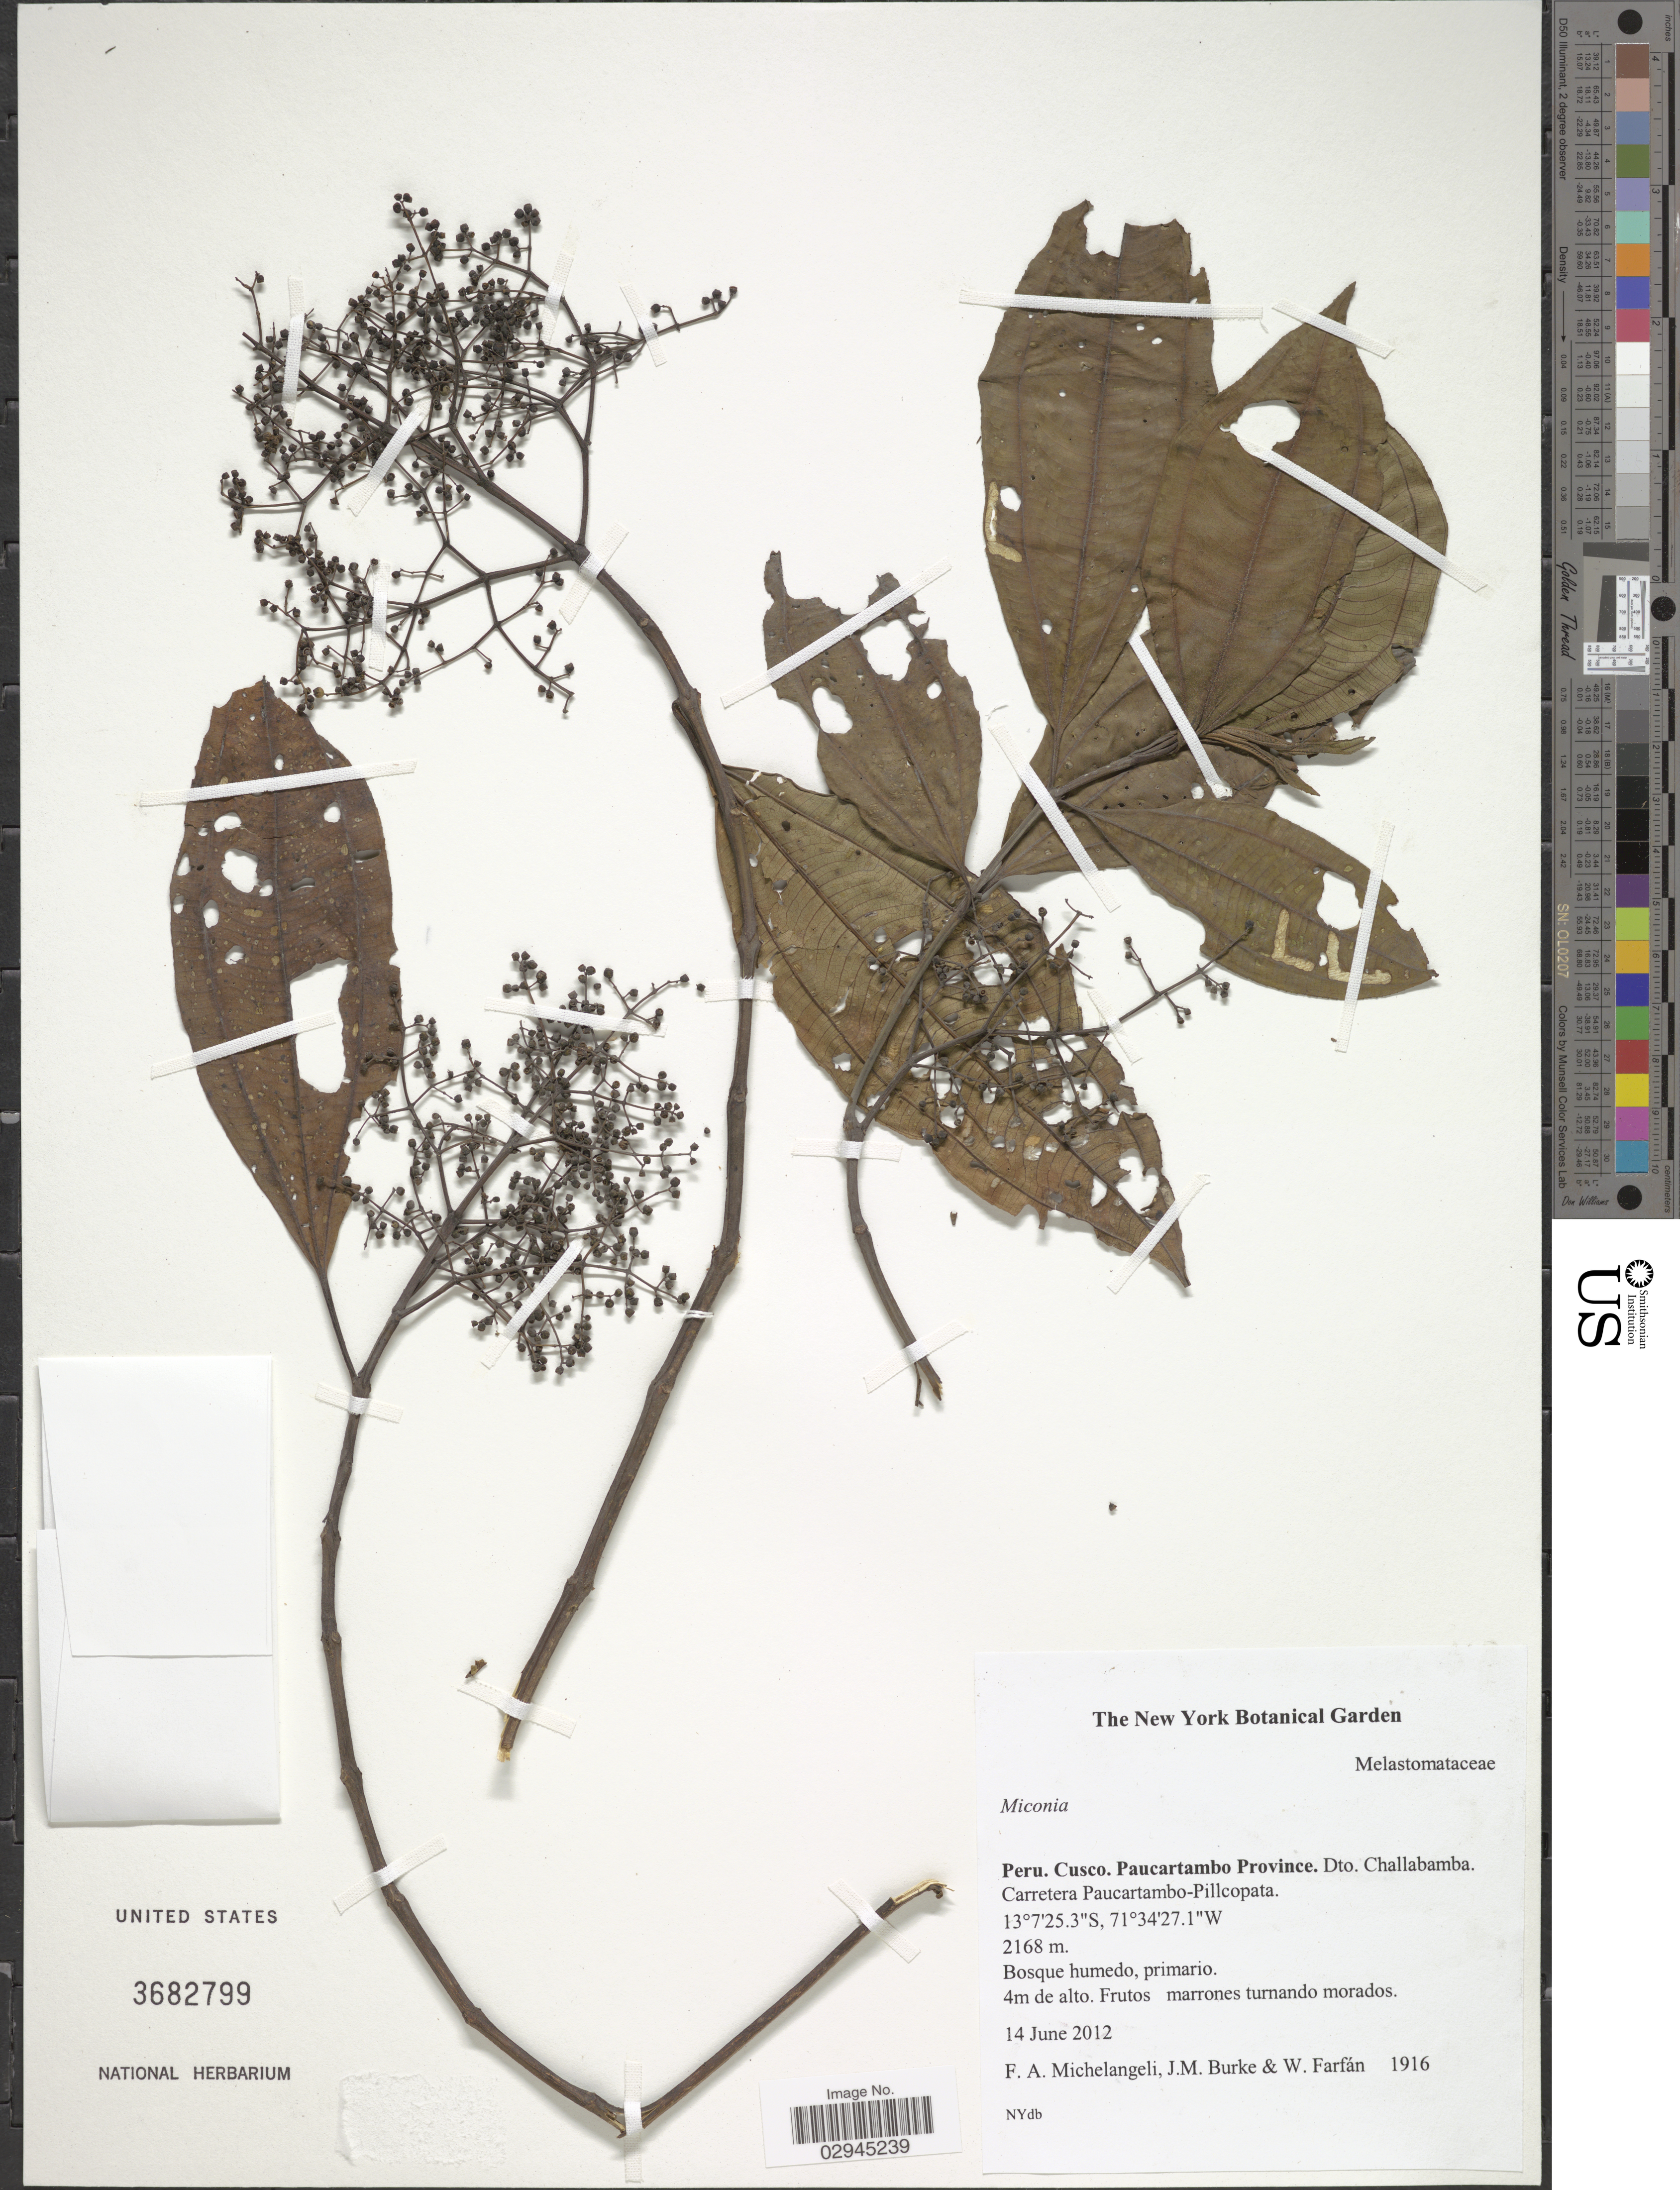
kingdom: Plantae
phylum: Tracheophyta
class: Magnoliopsida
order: Myrtales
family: Melastomataceae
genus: Miconia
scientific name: Miconia sp.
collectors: F. A. Michelangeli, Jac. M. Burke & W. Farfán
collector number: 1916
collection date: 2012-06-14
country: Peru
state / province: Cusco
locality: Paucartambo Province. Dto. Challabamba. Carretera Paucartambo-Pillcopata.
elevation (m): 2168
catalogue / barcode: US 3682799